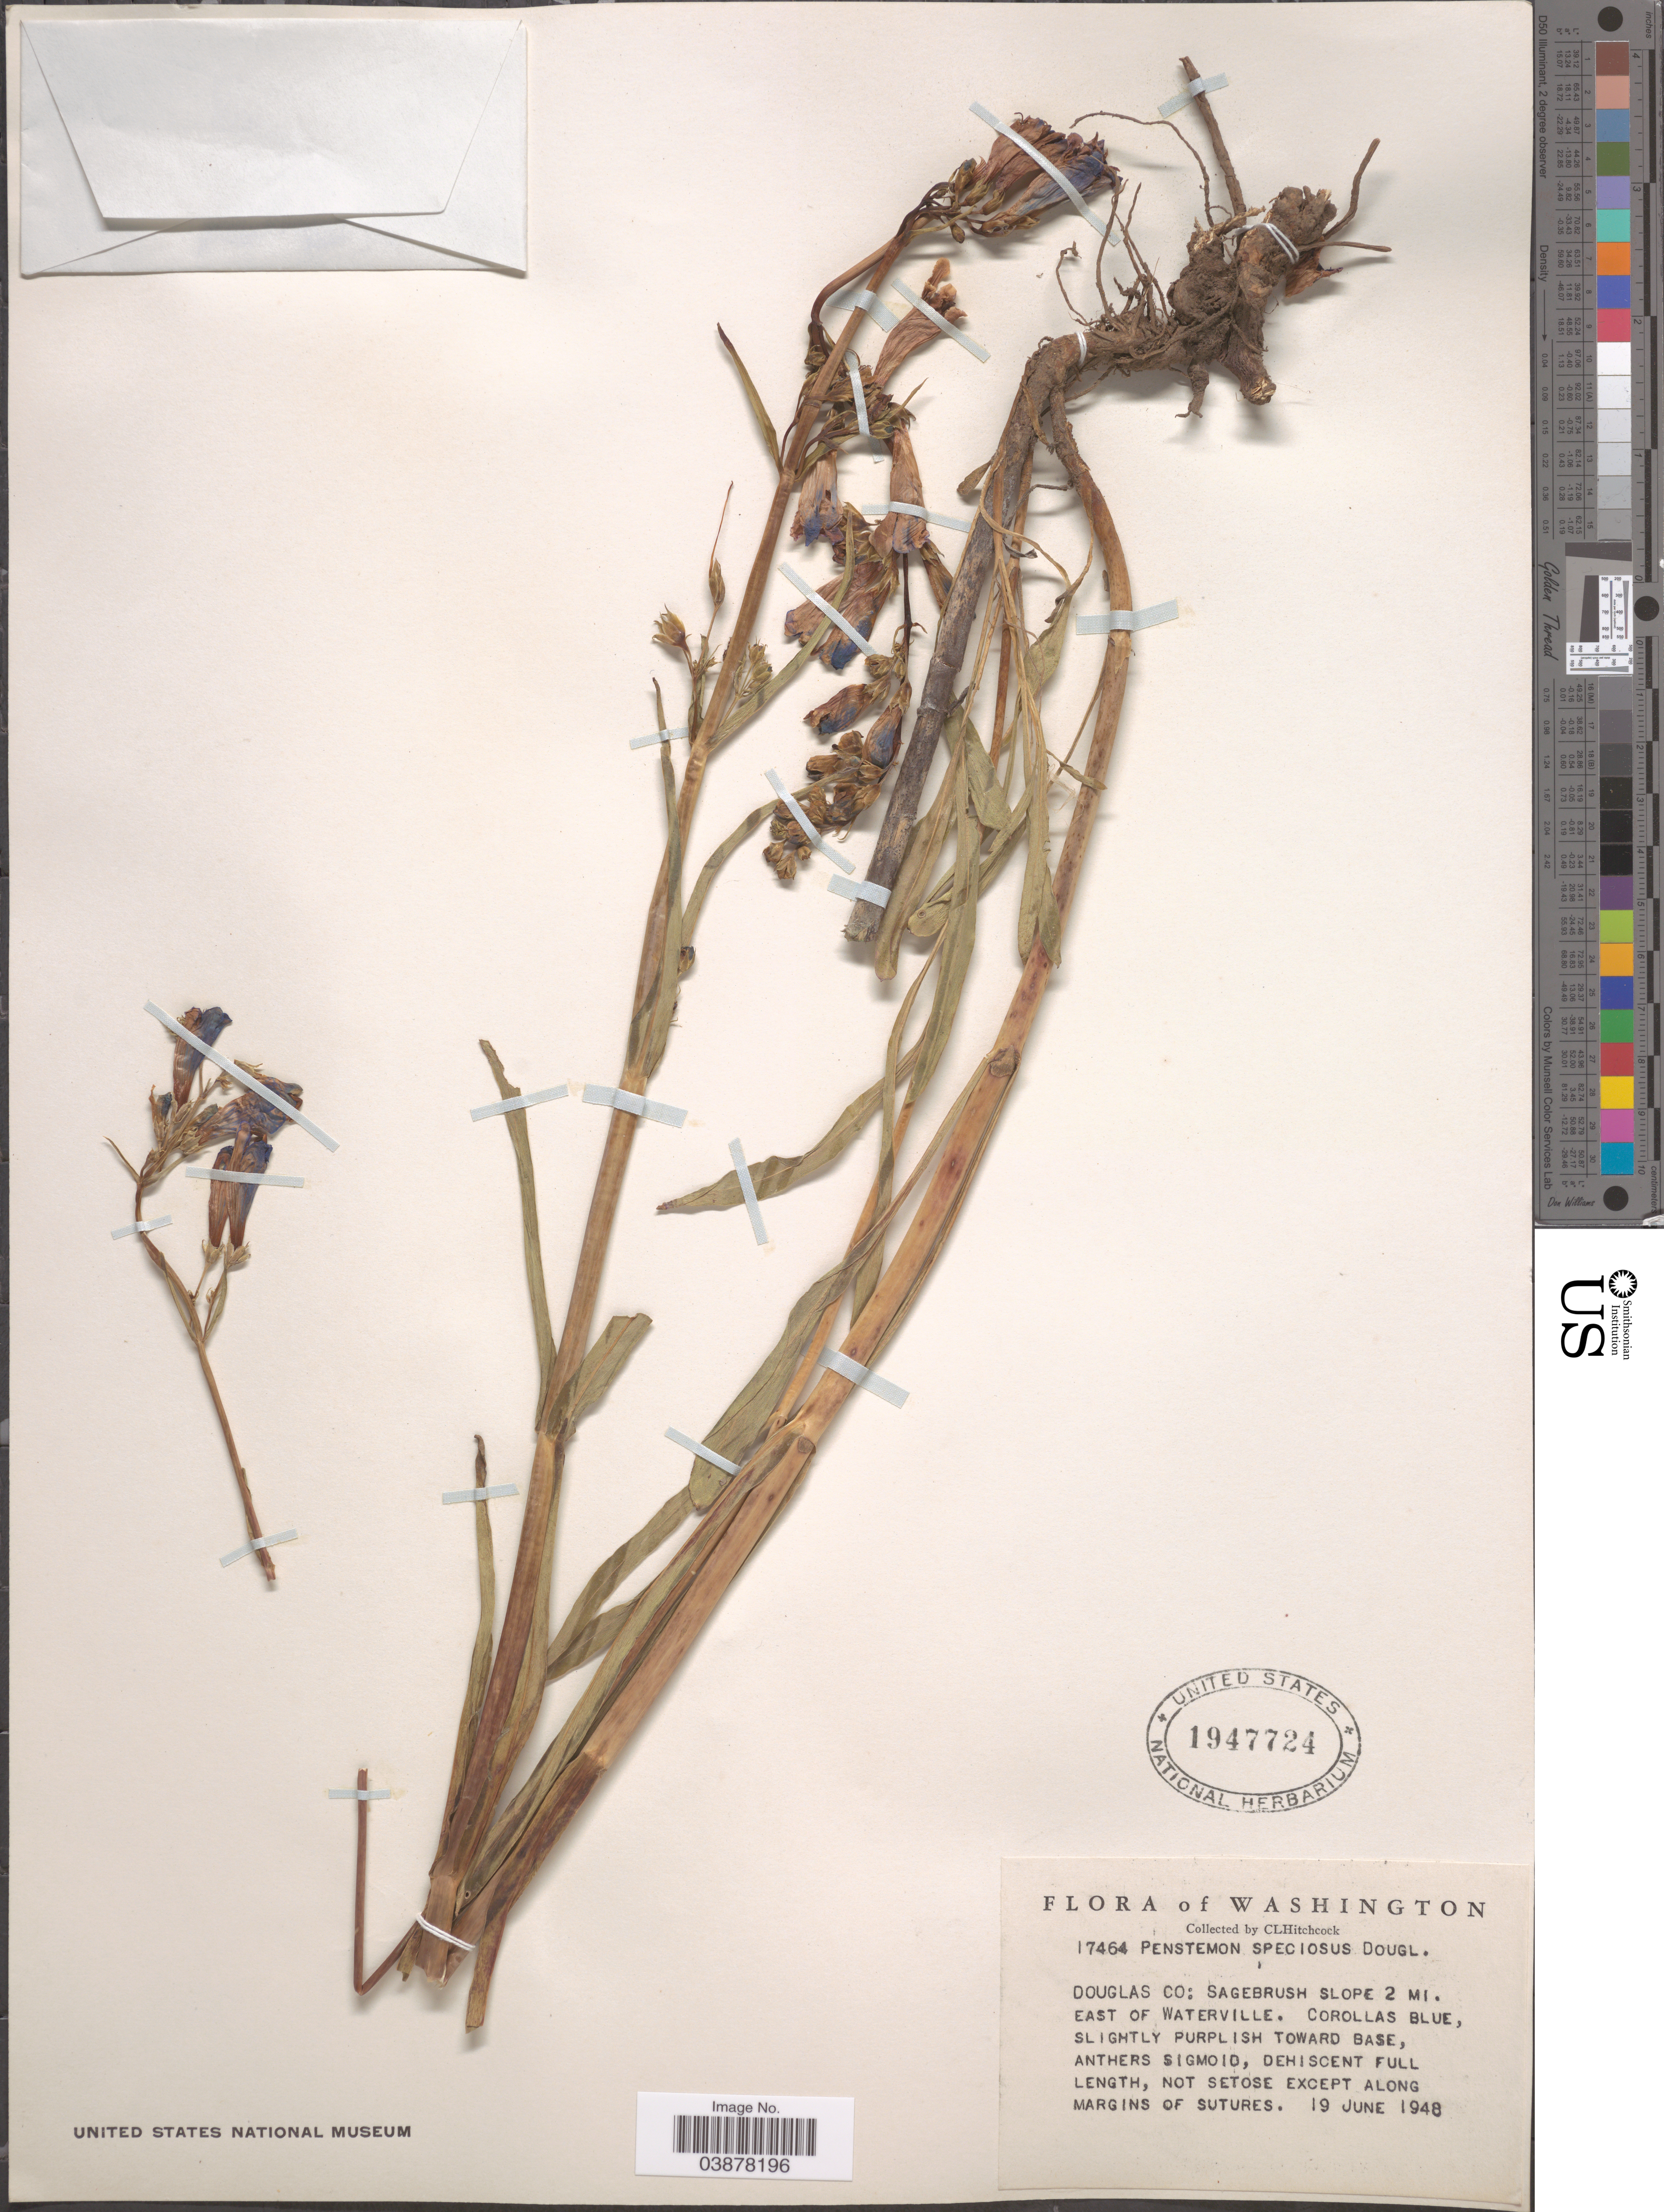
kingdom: Plantae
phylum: Tracheophyta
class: Magnoliopsida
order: Lamiales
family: Plantaginaceae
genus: Penstemon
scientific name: Penstemon speciosus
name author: Douglas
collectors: C. L. Hitchcock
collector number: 17464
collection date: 1948-06-19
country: United States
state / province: Washington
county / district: Douglas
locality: Douglas Co: Sagebrush slope 2 mi. east of Waterville.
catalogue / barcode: US 1947724